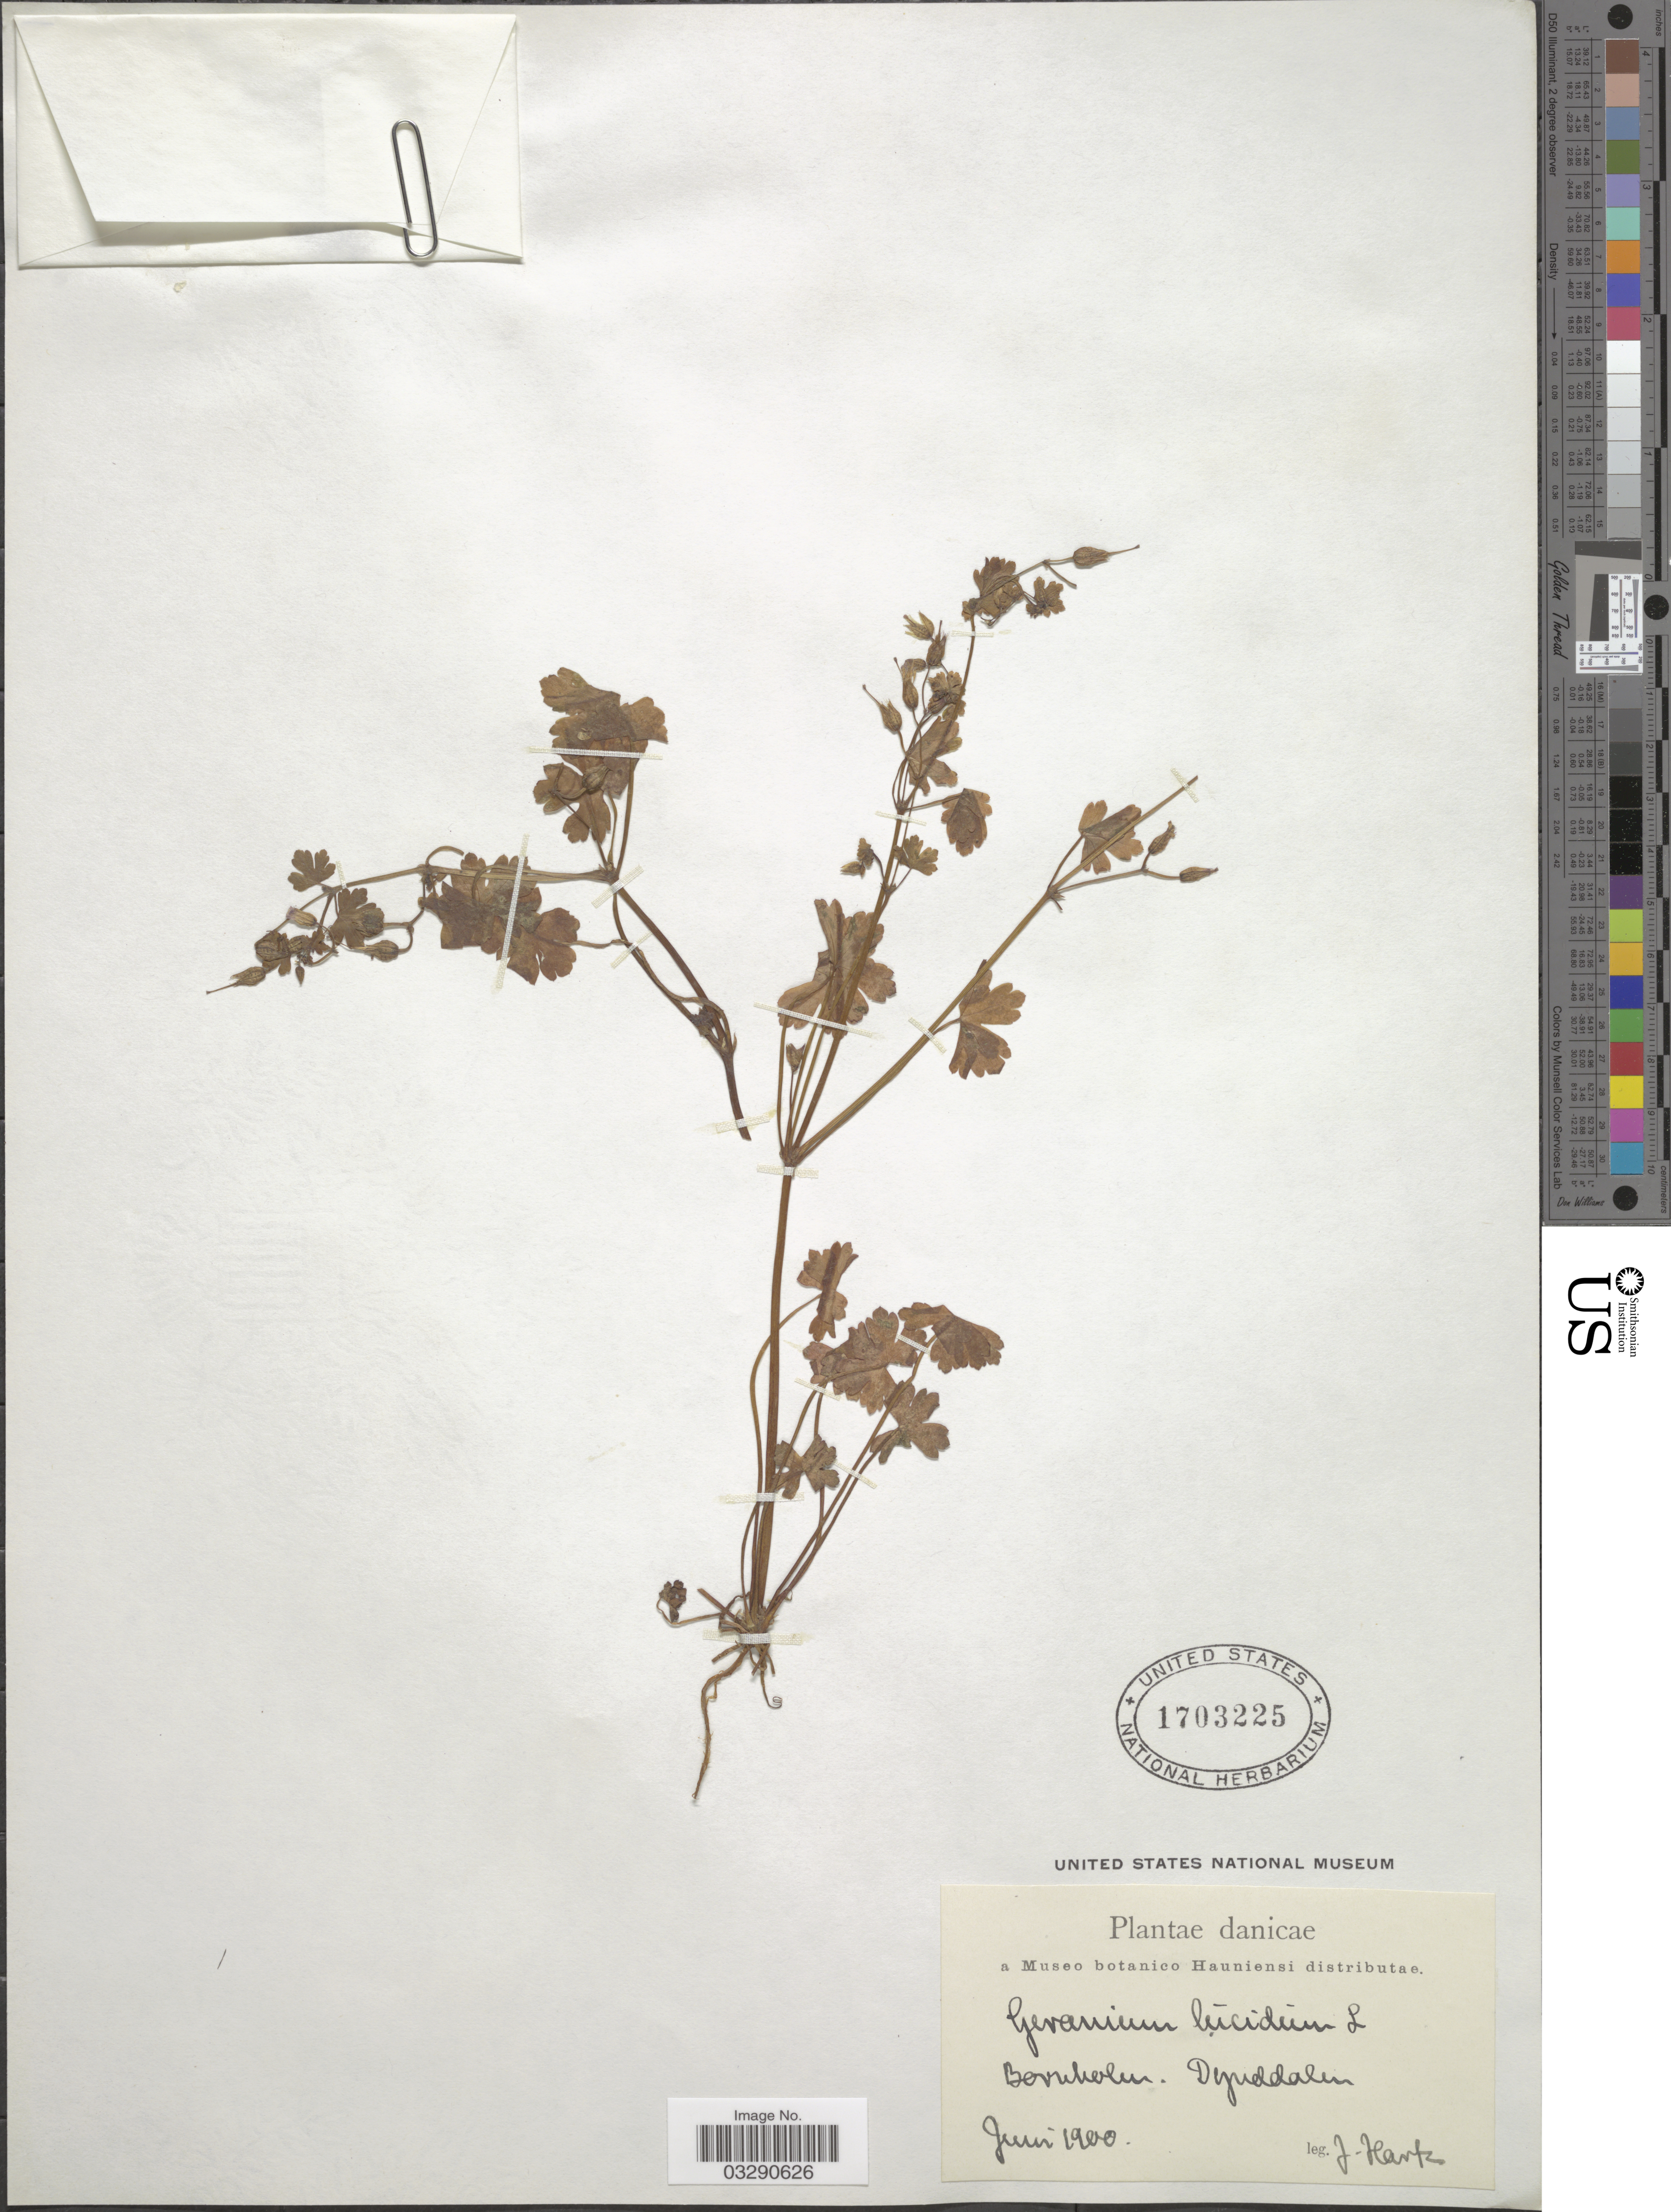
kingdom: Plantae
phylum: Tracheophyta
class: Magnoliopsida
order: Geraniales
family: Geraniaceae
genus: Geranium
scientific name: Geranium lucidum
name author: L.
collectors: J. Hartz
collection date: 1900-06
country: Denmark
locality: Danicae. Bornholm. Dynddalen.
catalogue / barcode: US 1703225